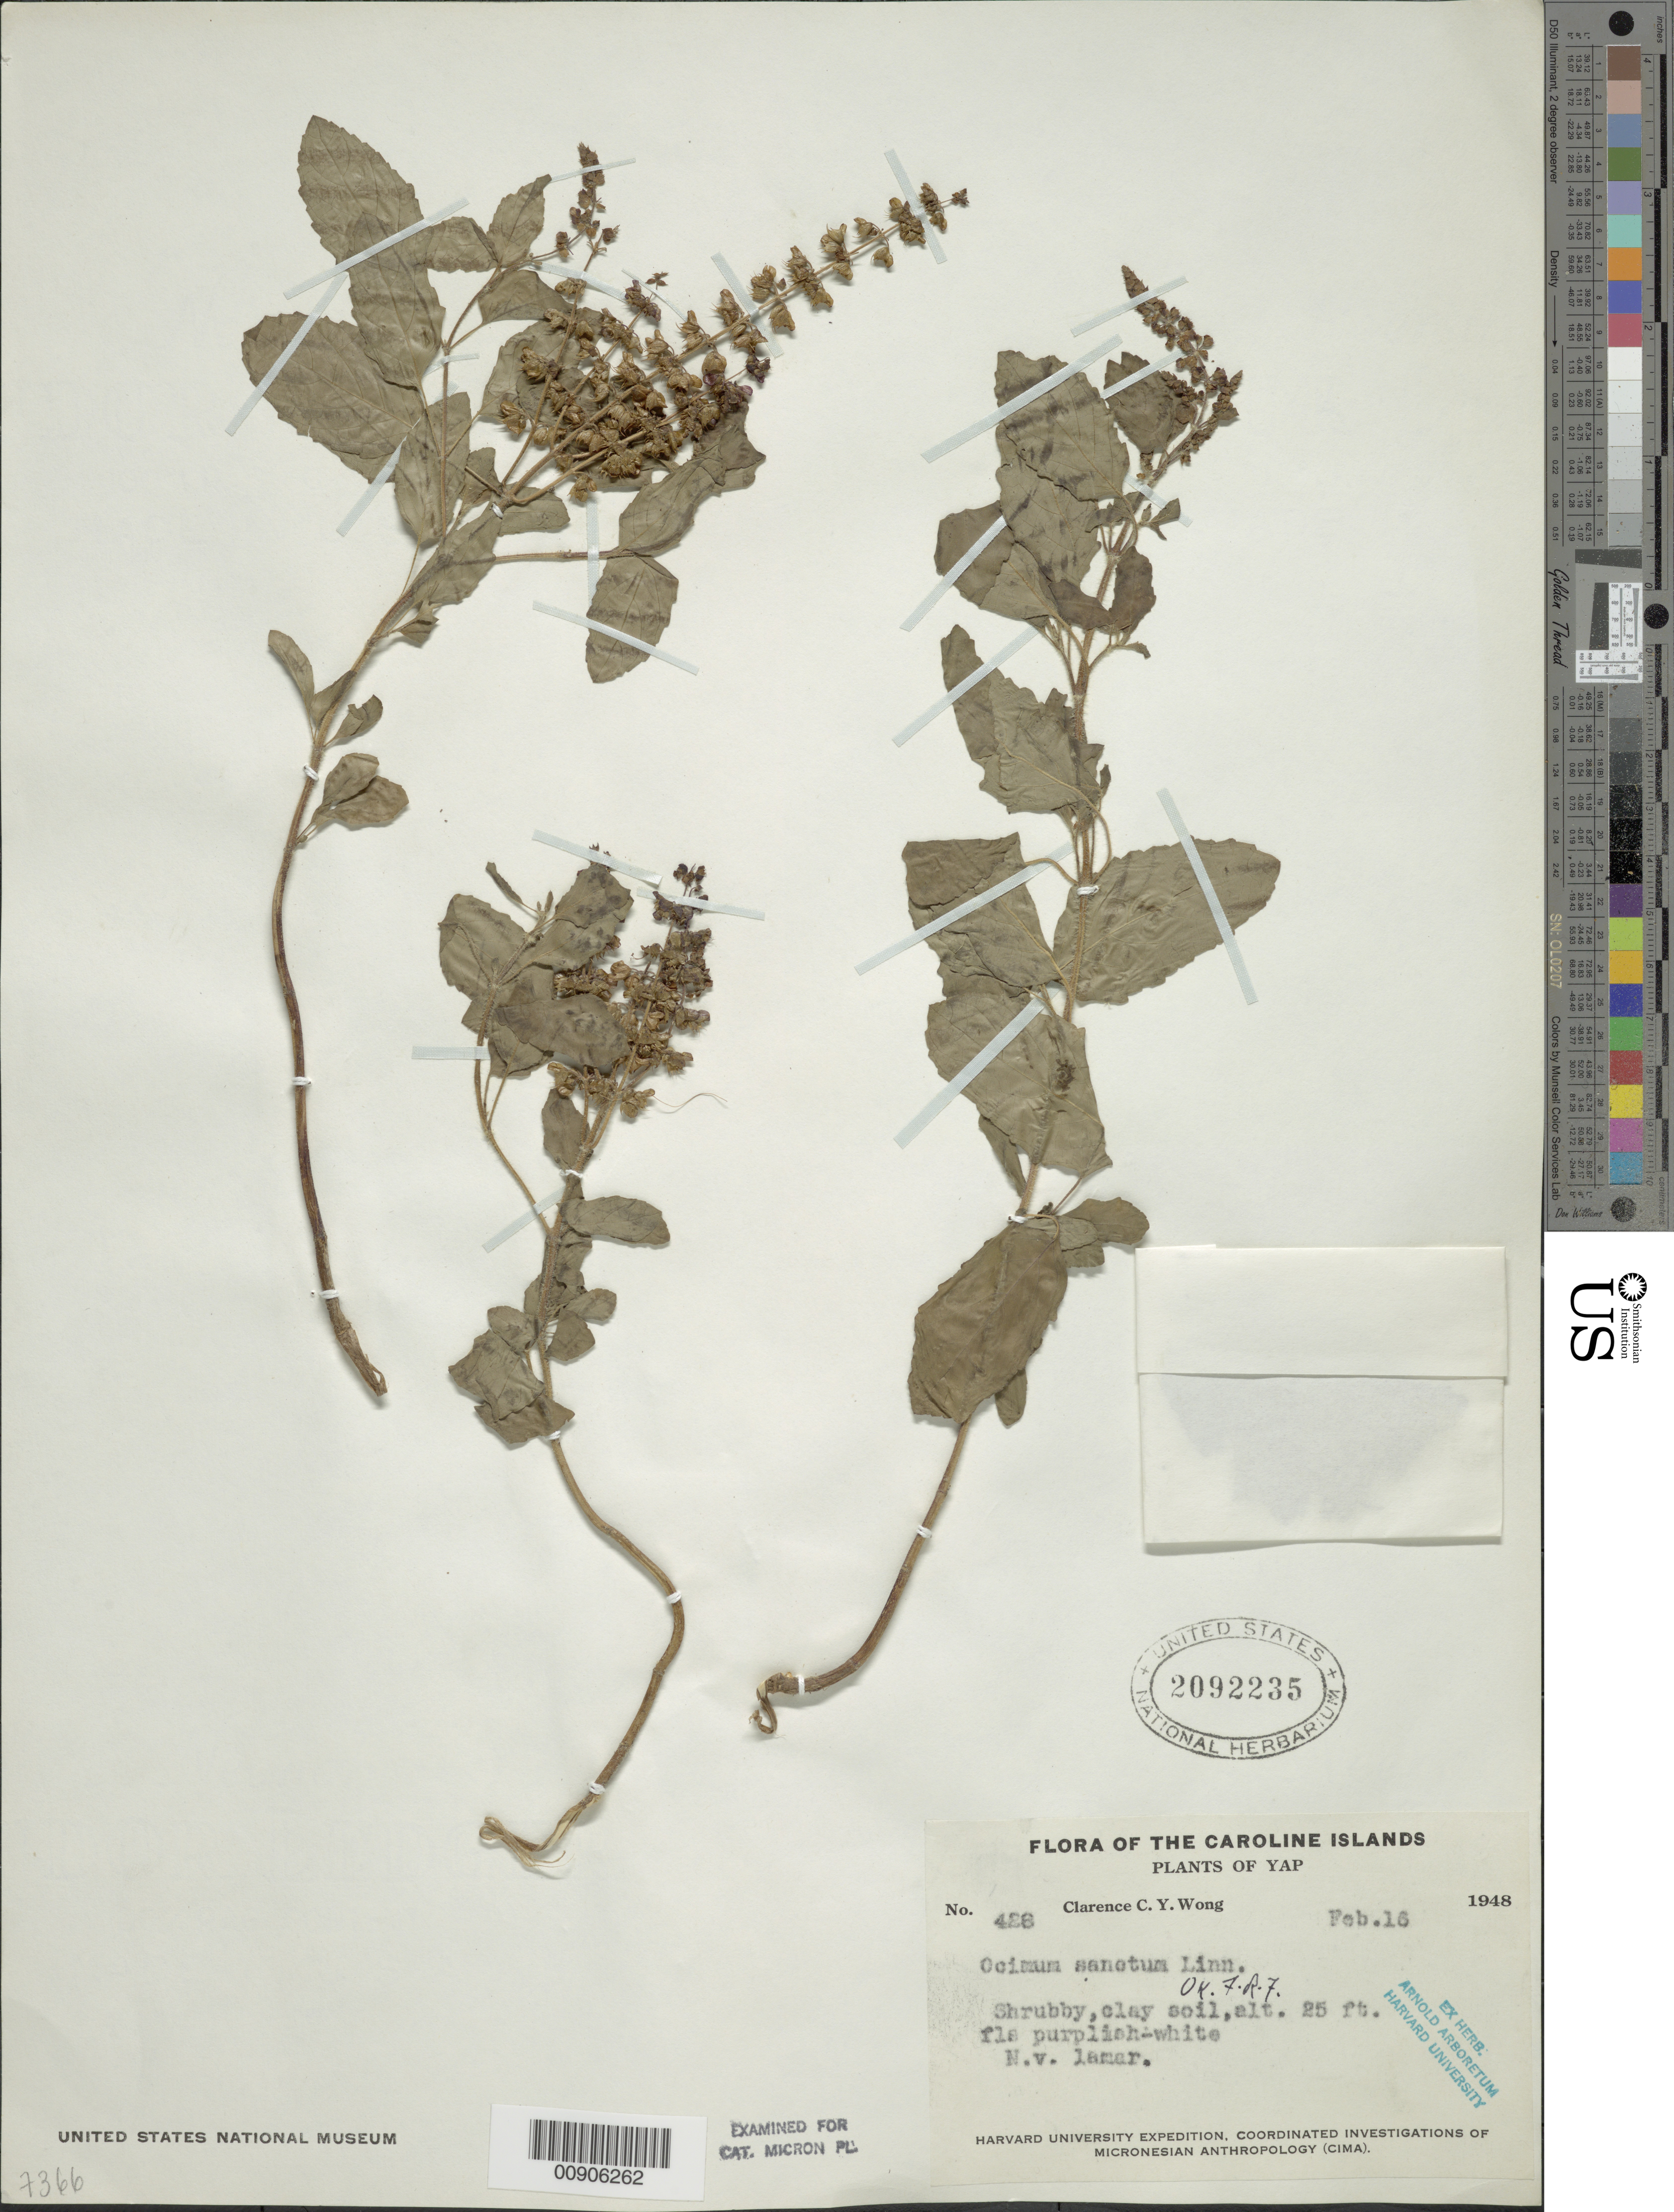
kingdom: Plantae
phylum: Tracheophyta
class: Magnoliopsida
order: Lamiales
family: Lamiaceae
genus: Ocimum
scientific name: Ocimum tenuiflorum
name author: L.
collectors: C. Wong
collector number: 428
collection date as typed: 16 Feb 1948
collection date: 1948-02-16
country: Micronesia, Federated States of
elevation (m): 8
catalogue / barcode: US 2092235